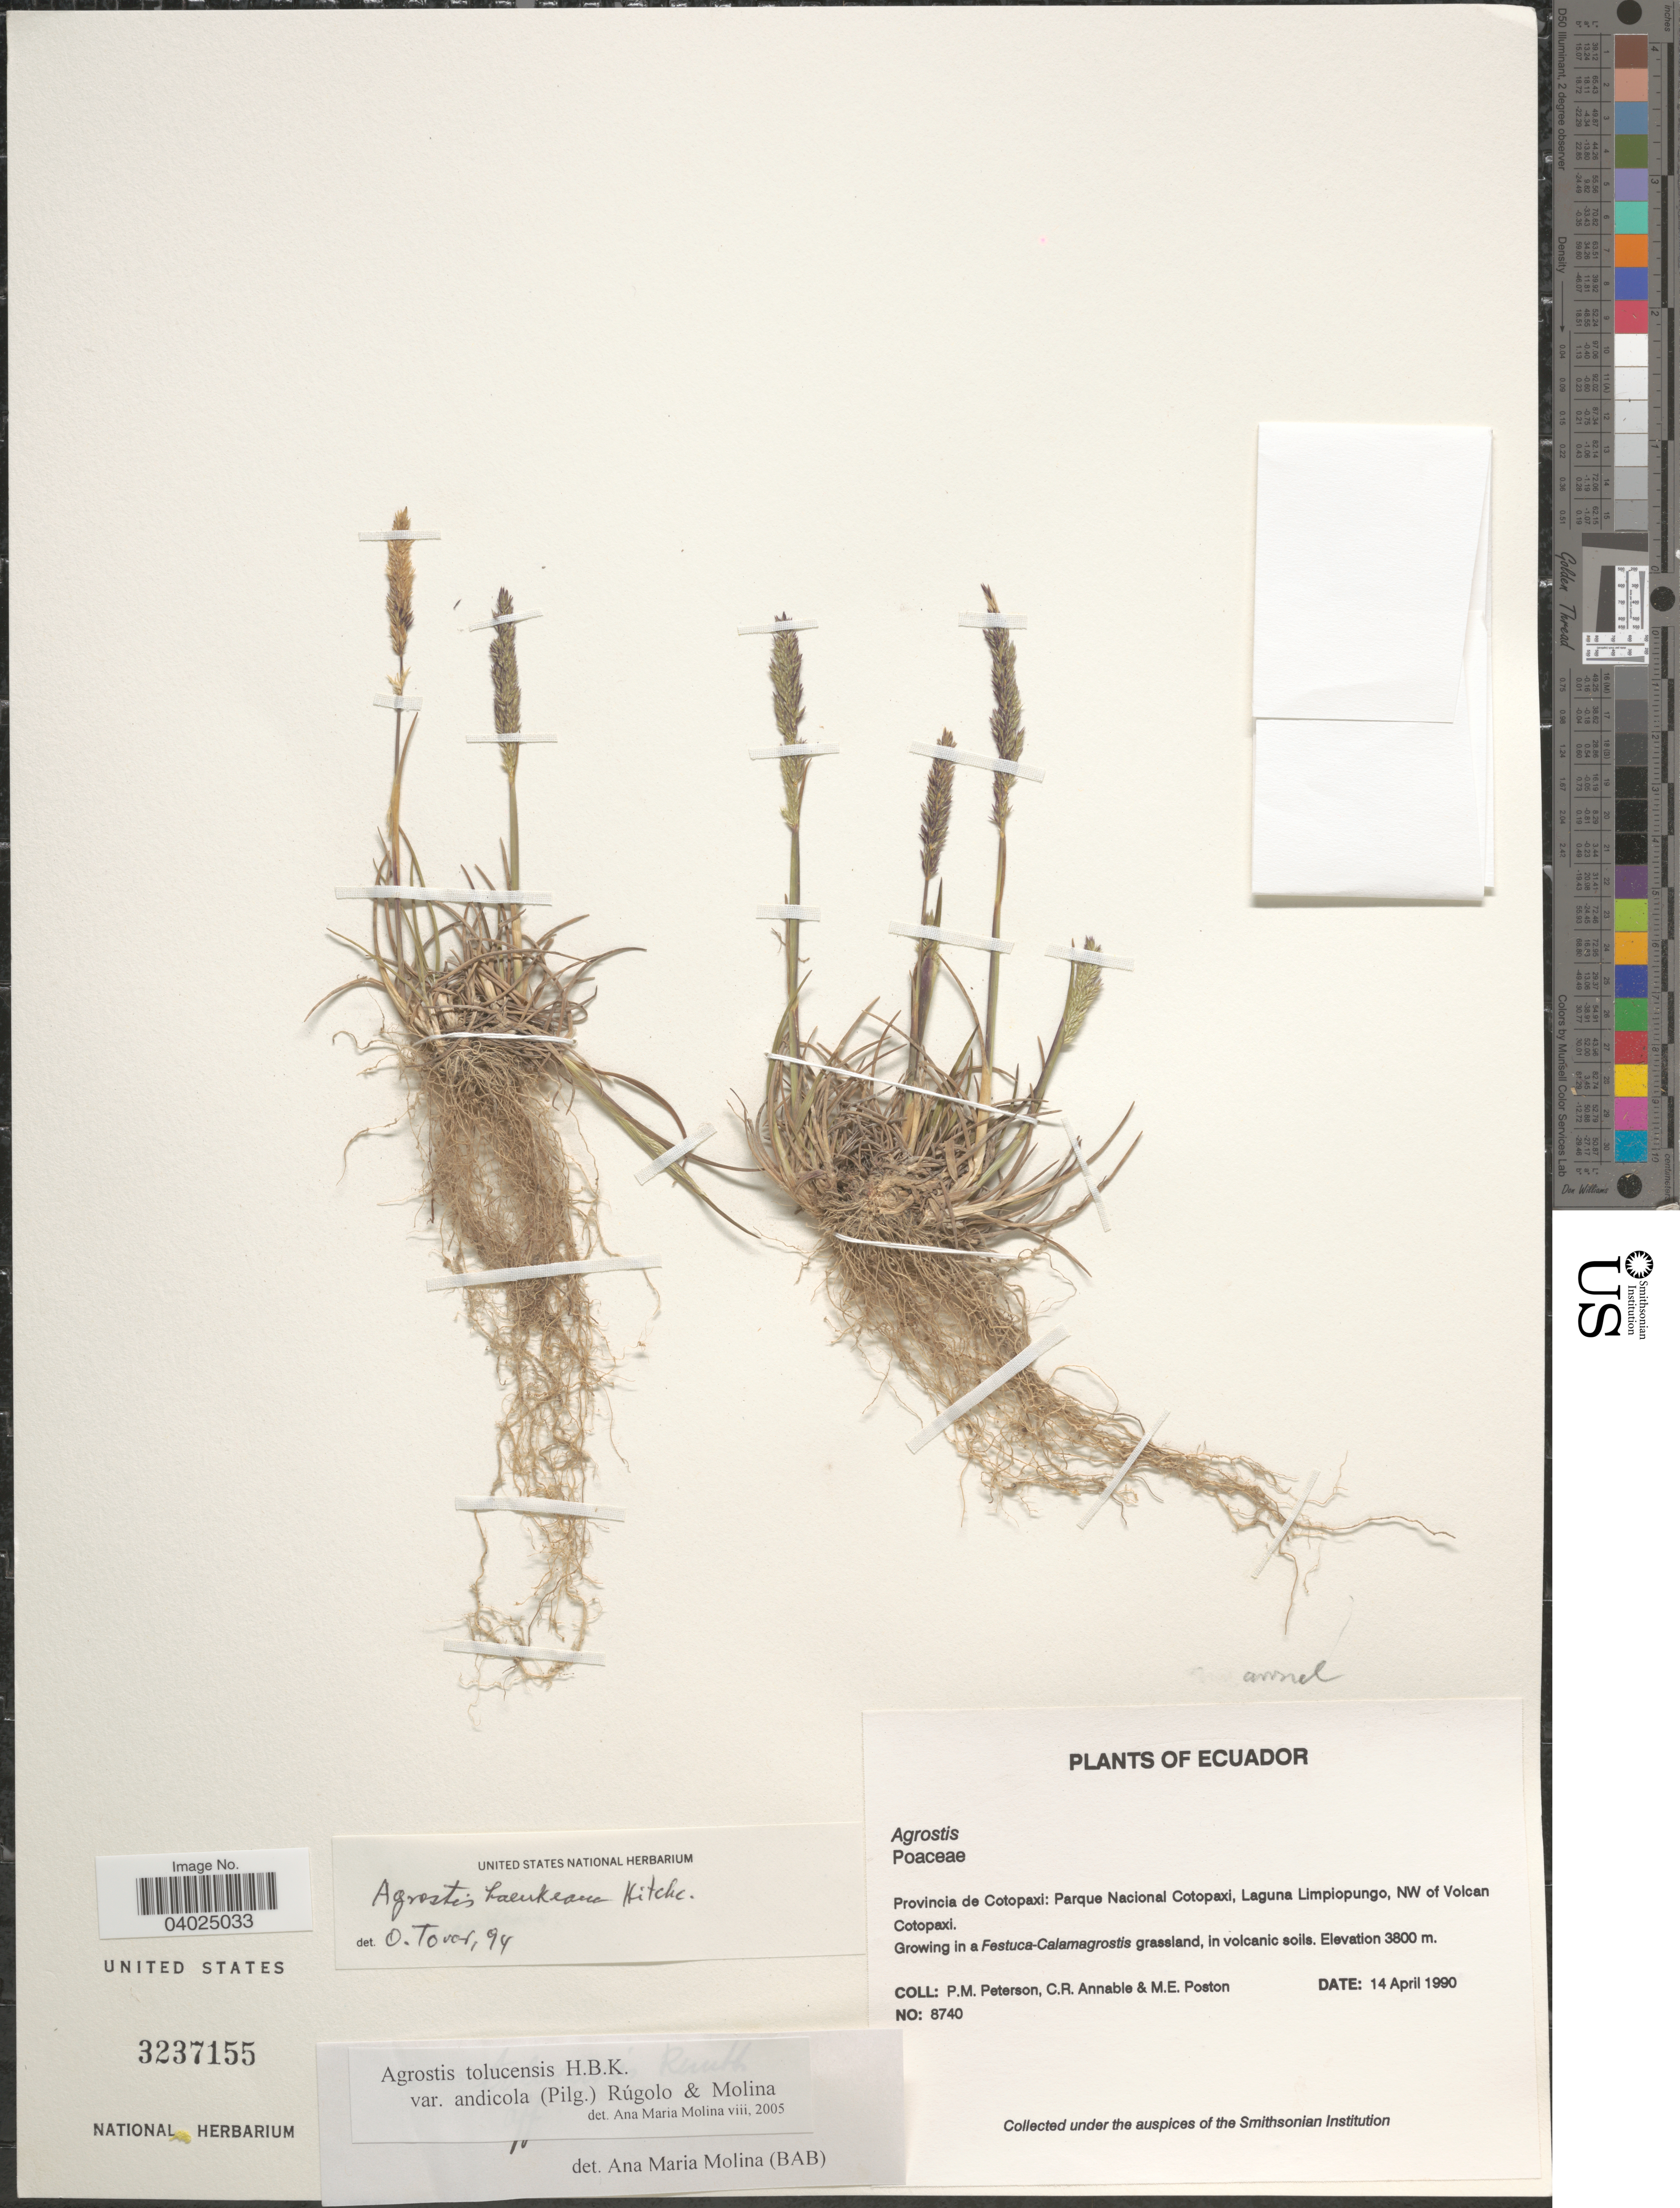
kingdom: Plantae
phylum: Tracheophyta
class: Liliopsida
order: Poales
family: Poaceae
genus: Agrostis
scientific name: Agrostis tolucensis var. andicola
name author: (Pilg.) Rúgolo & A.M. Molina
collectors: P. M. Peterson, C. R. Annable & M. Poston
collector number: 8740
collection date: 1990-04-14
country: Ecuador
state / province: Cotopaxi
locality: Parque Nacional Cotopaxi, Laguna Limpiopungo, NW of Volcan Cotopaxi.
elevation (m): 3800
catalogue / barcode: US 3237155